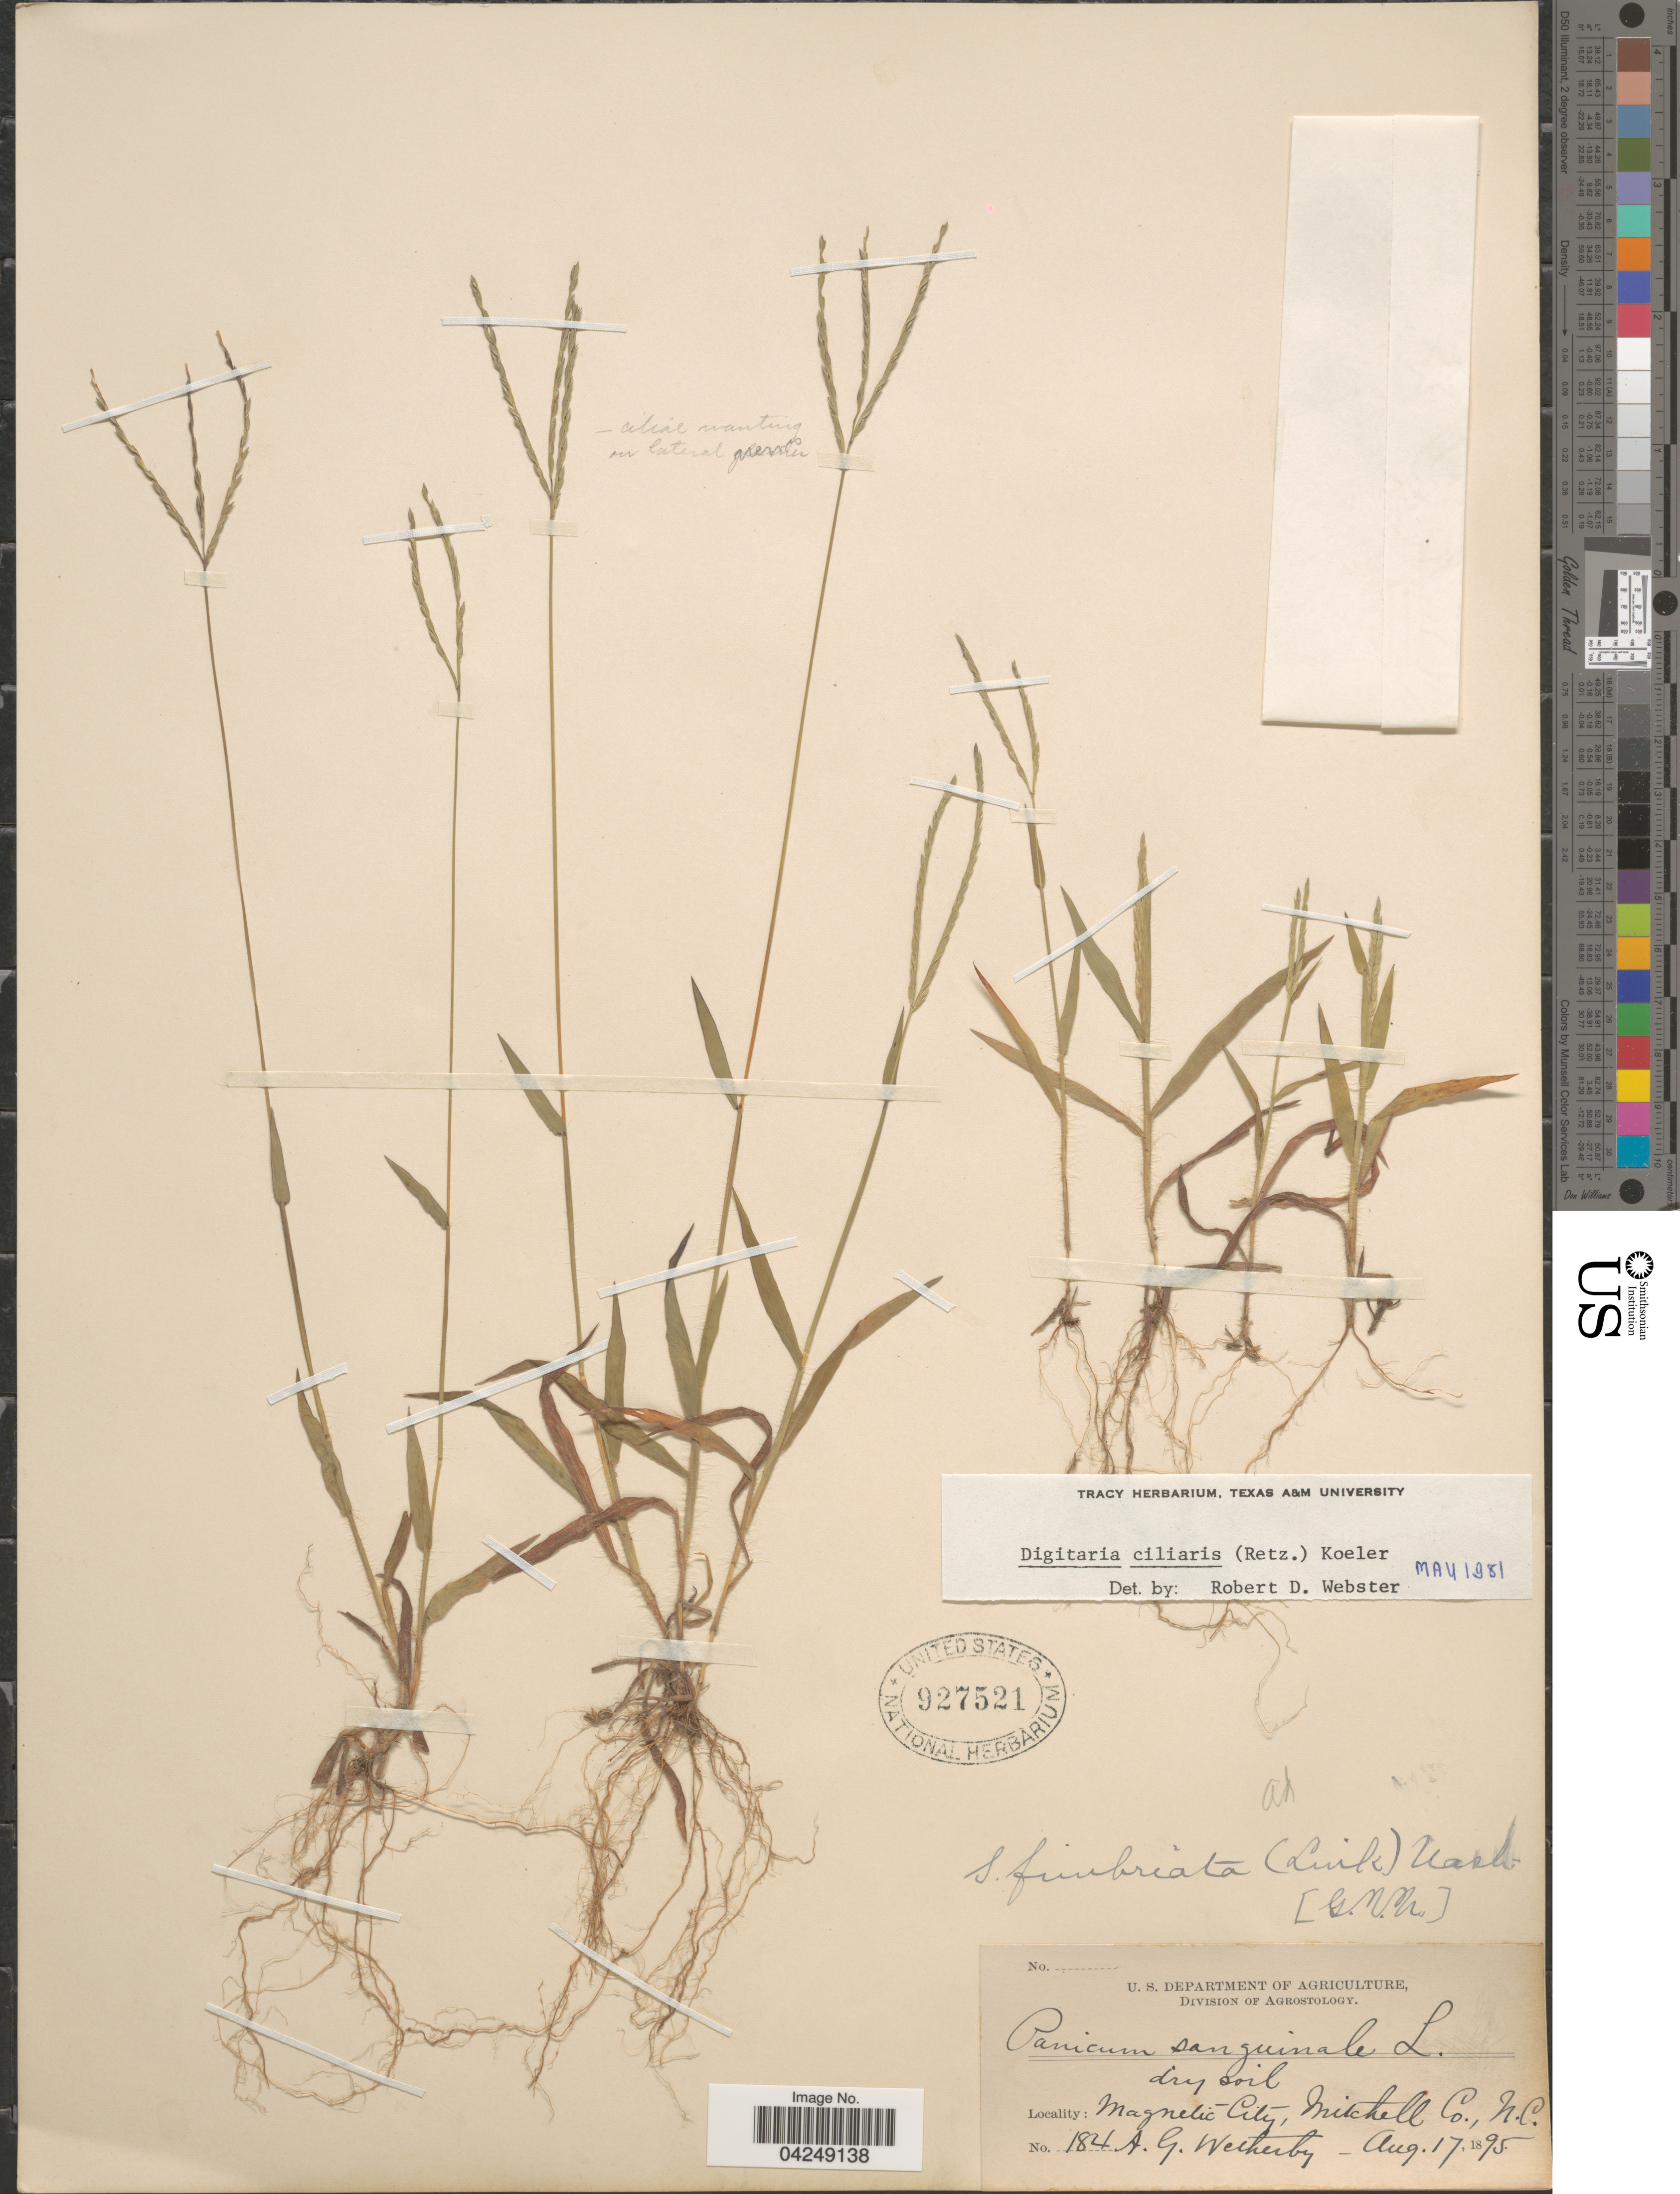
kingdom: Plantae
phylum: Tracheophyta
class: Liliopsida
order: Poales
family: Poaceae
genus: Digitaria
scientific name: Digitaria ciliaris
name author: (Retz.) Koeler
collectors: A. Wetherby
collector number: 184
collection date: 1895-08-17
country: United States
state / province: North Carolina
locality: Magnetic City, Mitchell Co.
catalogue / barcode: US 927521